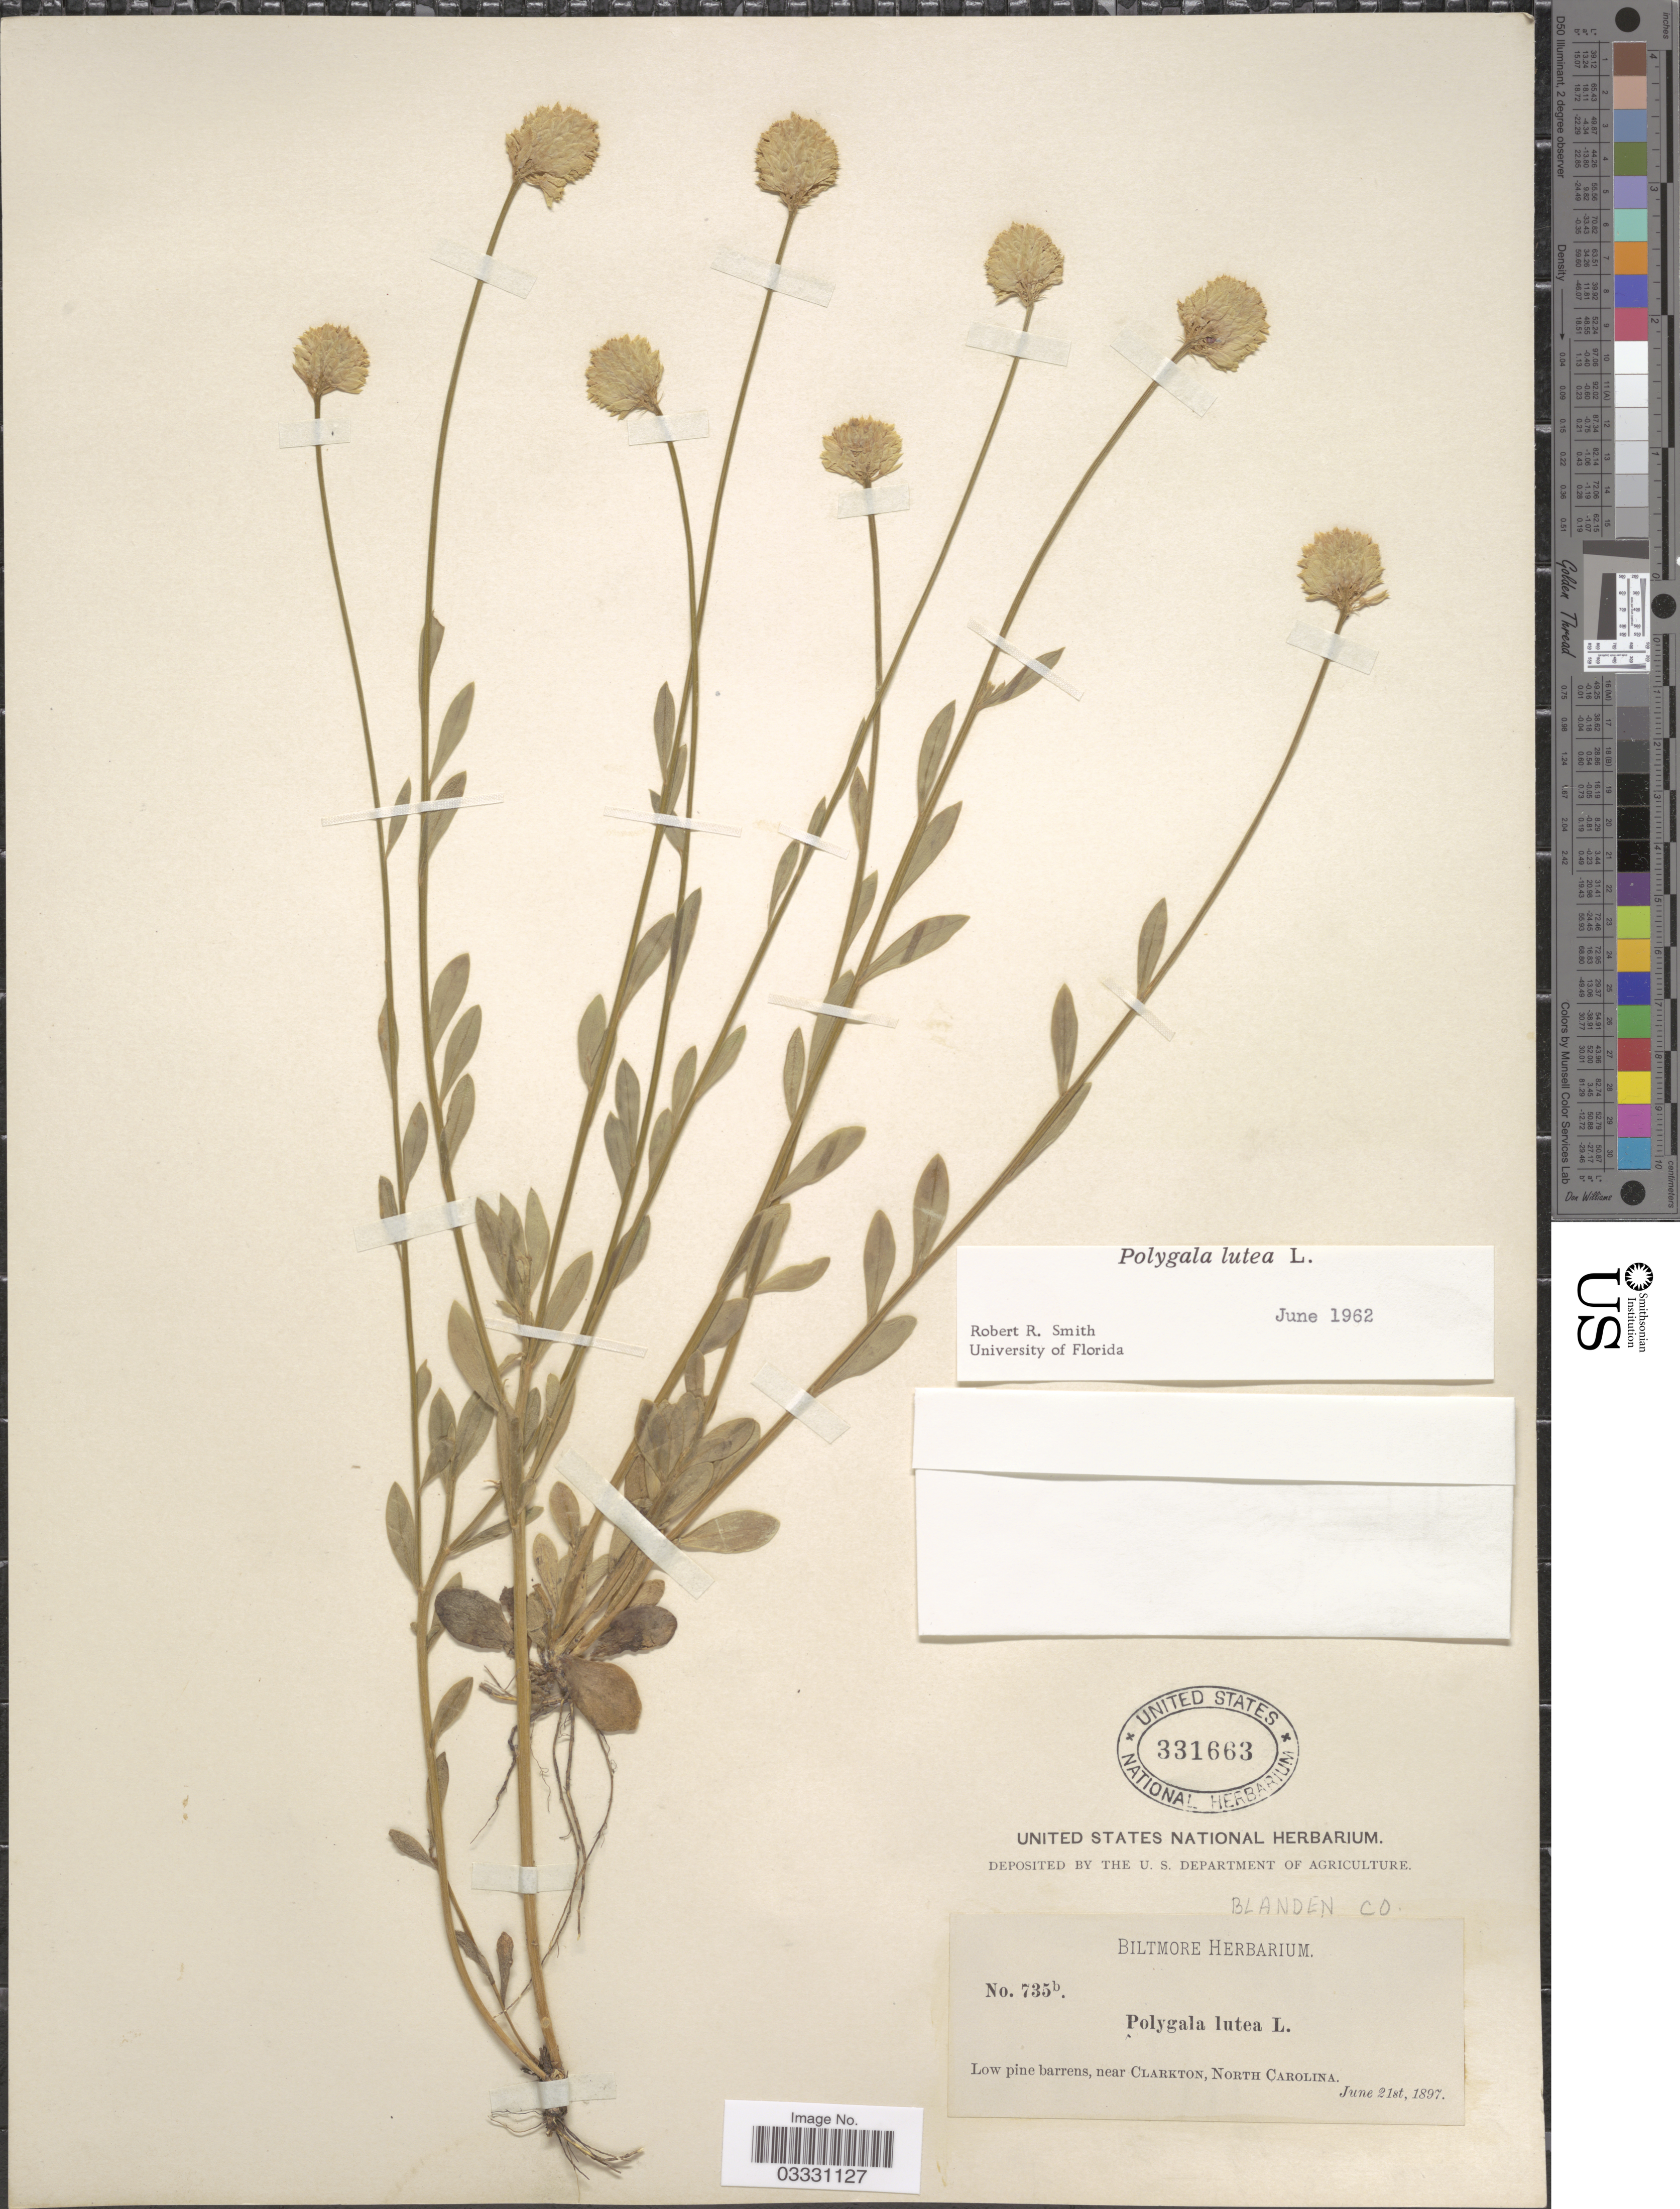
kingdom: Plantae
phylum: Tracheophyta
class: Magnoliopsida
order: Fabales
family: Polygalaceae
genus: Polygala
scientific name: Polygala lutea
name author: L.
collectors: ex herb. Biltmore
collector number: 735b.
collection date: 1897-06-21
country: United States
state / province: North Carolina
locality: Low pine barrens, near Clarkton.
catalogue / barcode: US 331663